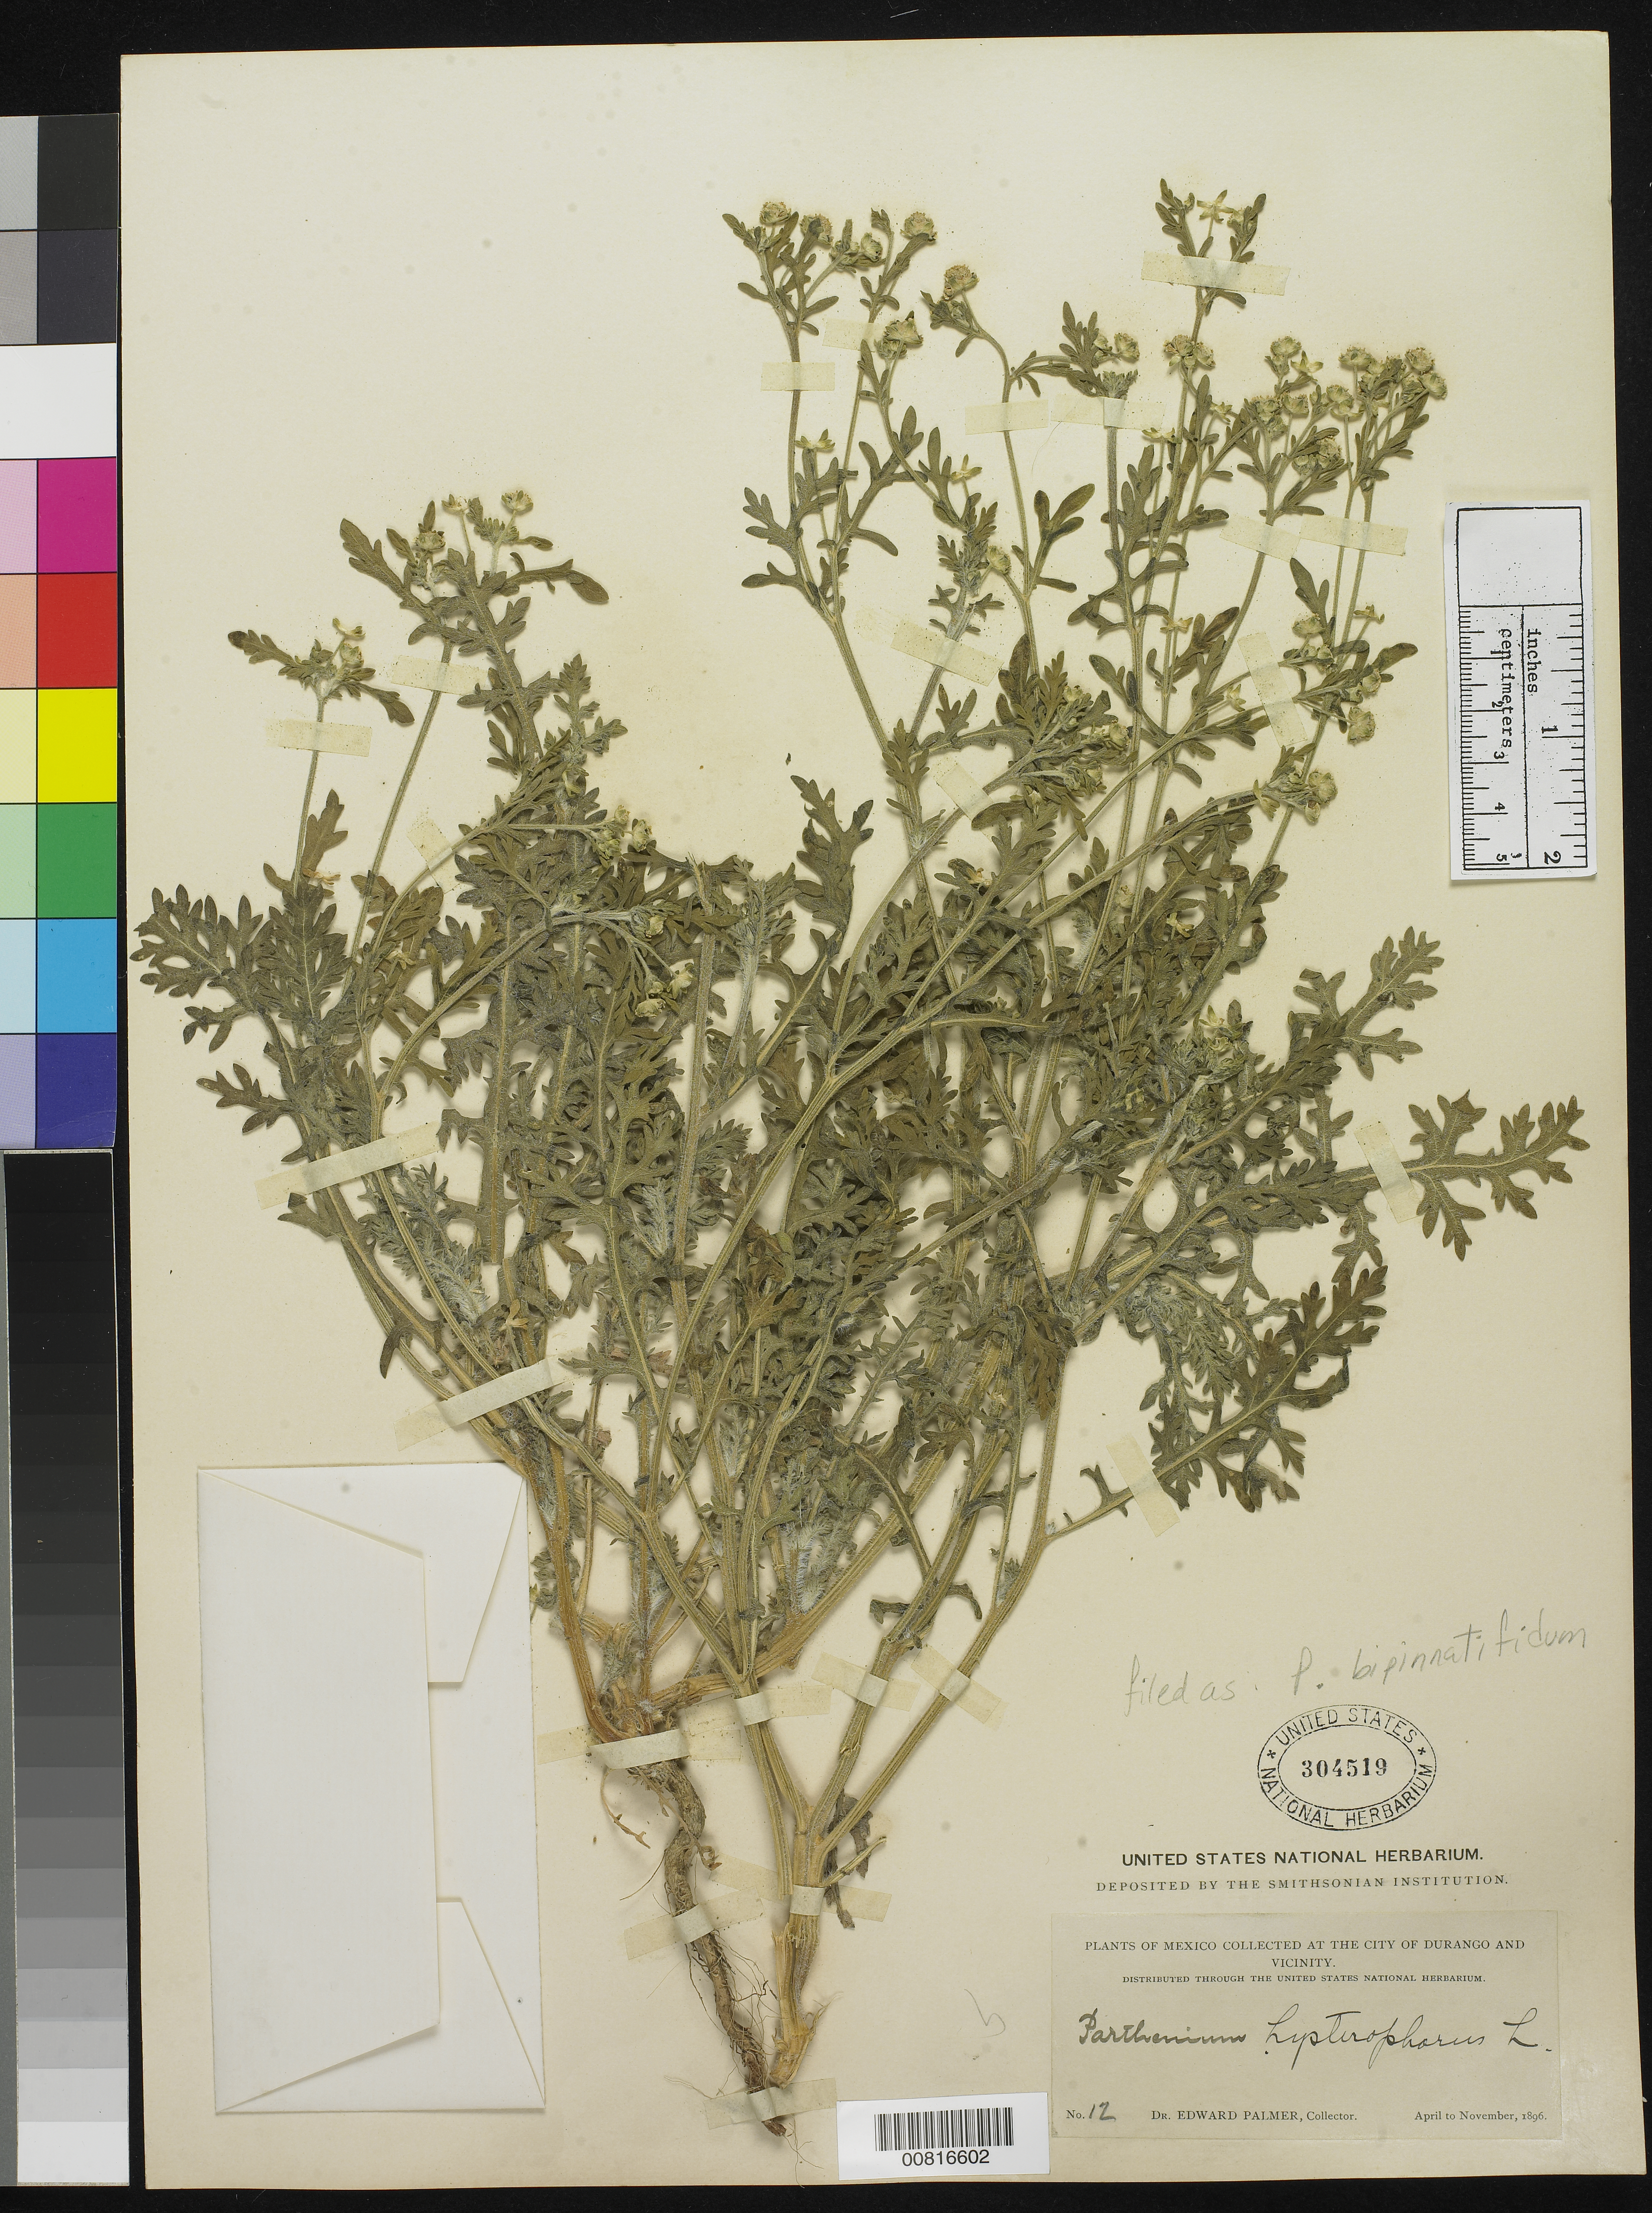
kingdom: Plantae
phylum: Tracheophyta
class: Magnoliopsida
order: Asterales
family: Asteraceae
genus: Parthenium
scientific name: Parthenium bipinnatifidum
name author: (Ortega) Rollins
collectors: E. Palmer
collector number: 12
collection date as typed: Apr 1896 to -- Nov 1896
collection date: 1896-04/1896-11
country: Mexico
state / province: Durango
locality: City of Durango and vicinity.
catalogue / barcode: US 304519